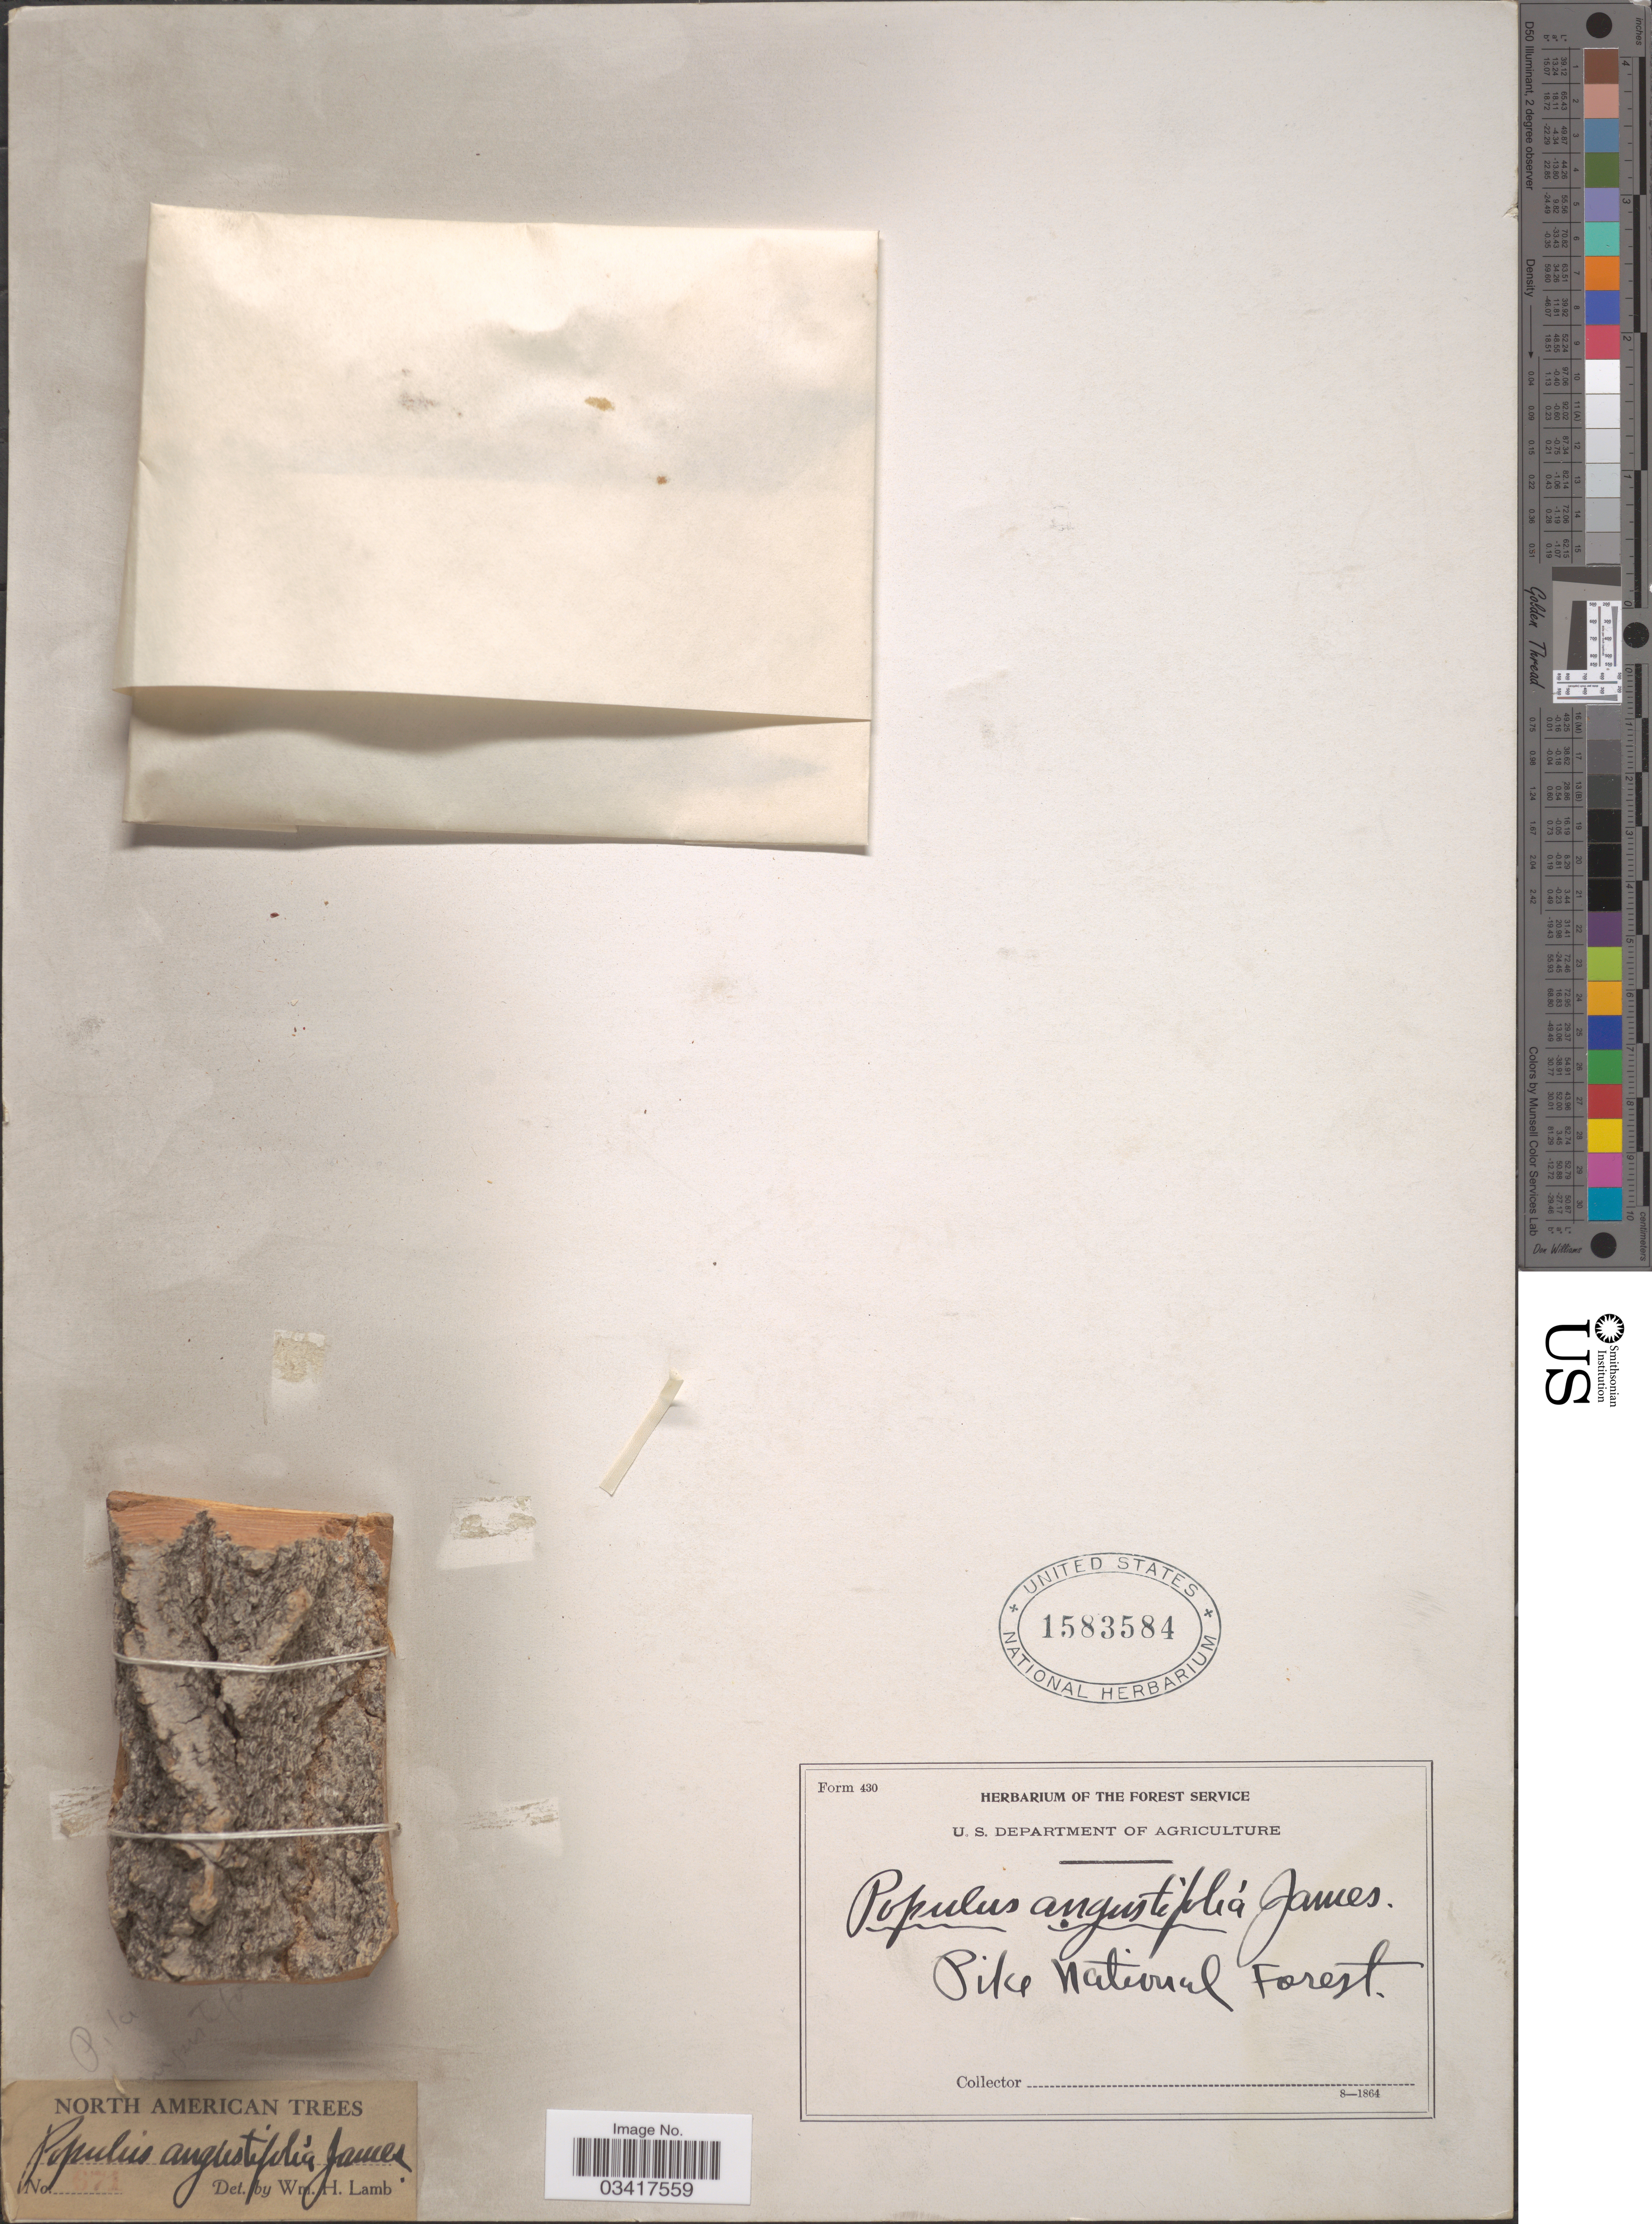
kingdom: Plantae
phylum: Tracheophyta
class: Magnoliopsida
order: Malpighiales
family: Salicaceae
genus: Populus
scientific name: Populus angustifolia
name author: E. James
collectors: Ex herb. Forest Service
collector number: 671?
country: United States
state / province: Colorado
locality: Pike National Forest.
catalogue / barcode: US 1583584